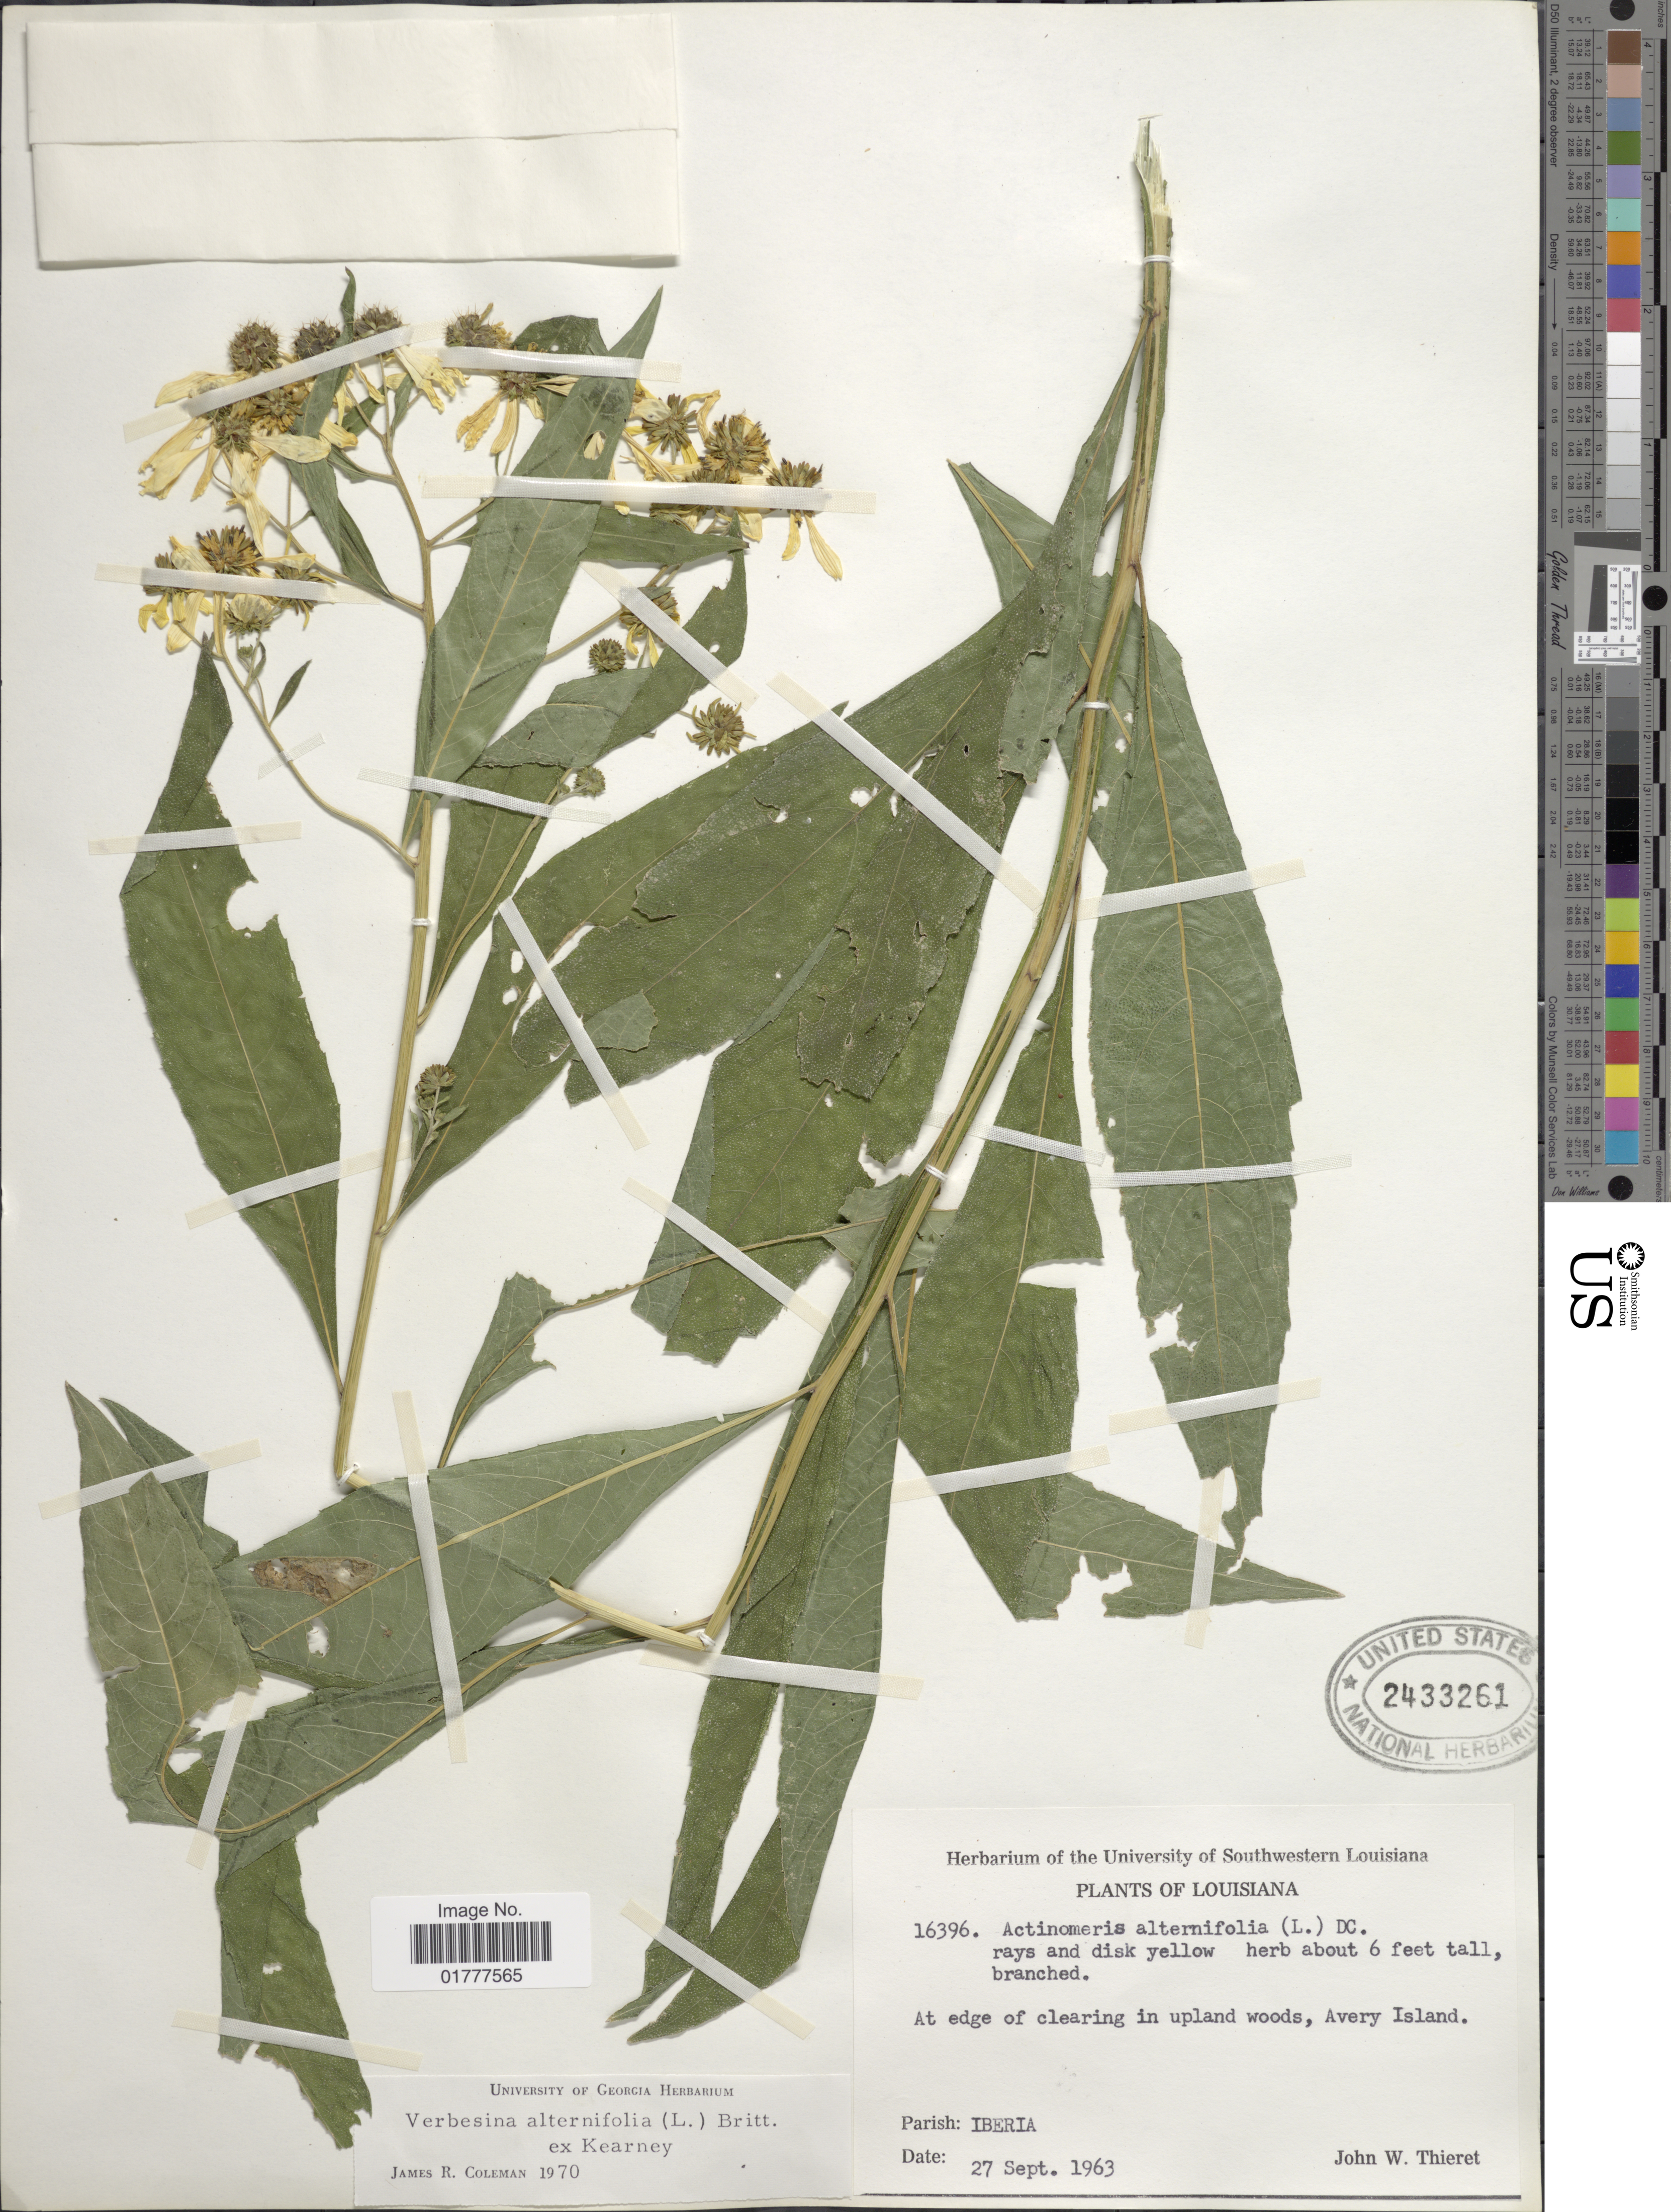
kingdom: Plantae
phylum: Tracheophyta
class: Magnoliopsida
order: Asterales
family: Asteraceae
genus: Actinomeris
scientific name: Actinomeris alternifolia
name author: (L.) DC.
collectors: J. W. Thieret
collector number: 16396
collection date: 1963-09-27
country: United States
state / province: Louisiana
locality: Louisiana, At edge of clearing in upland woods, Avery Island.Parish: Iberia.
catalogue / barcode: US 2433261